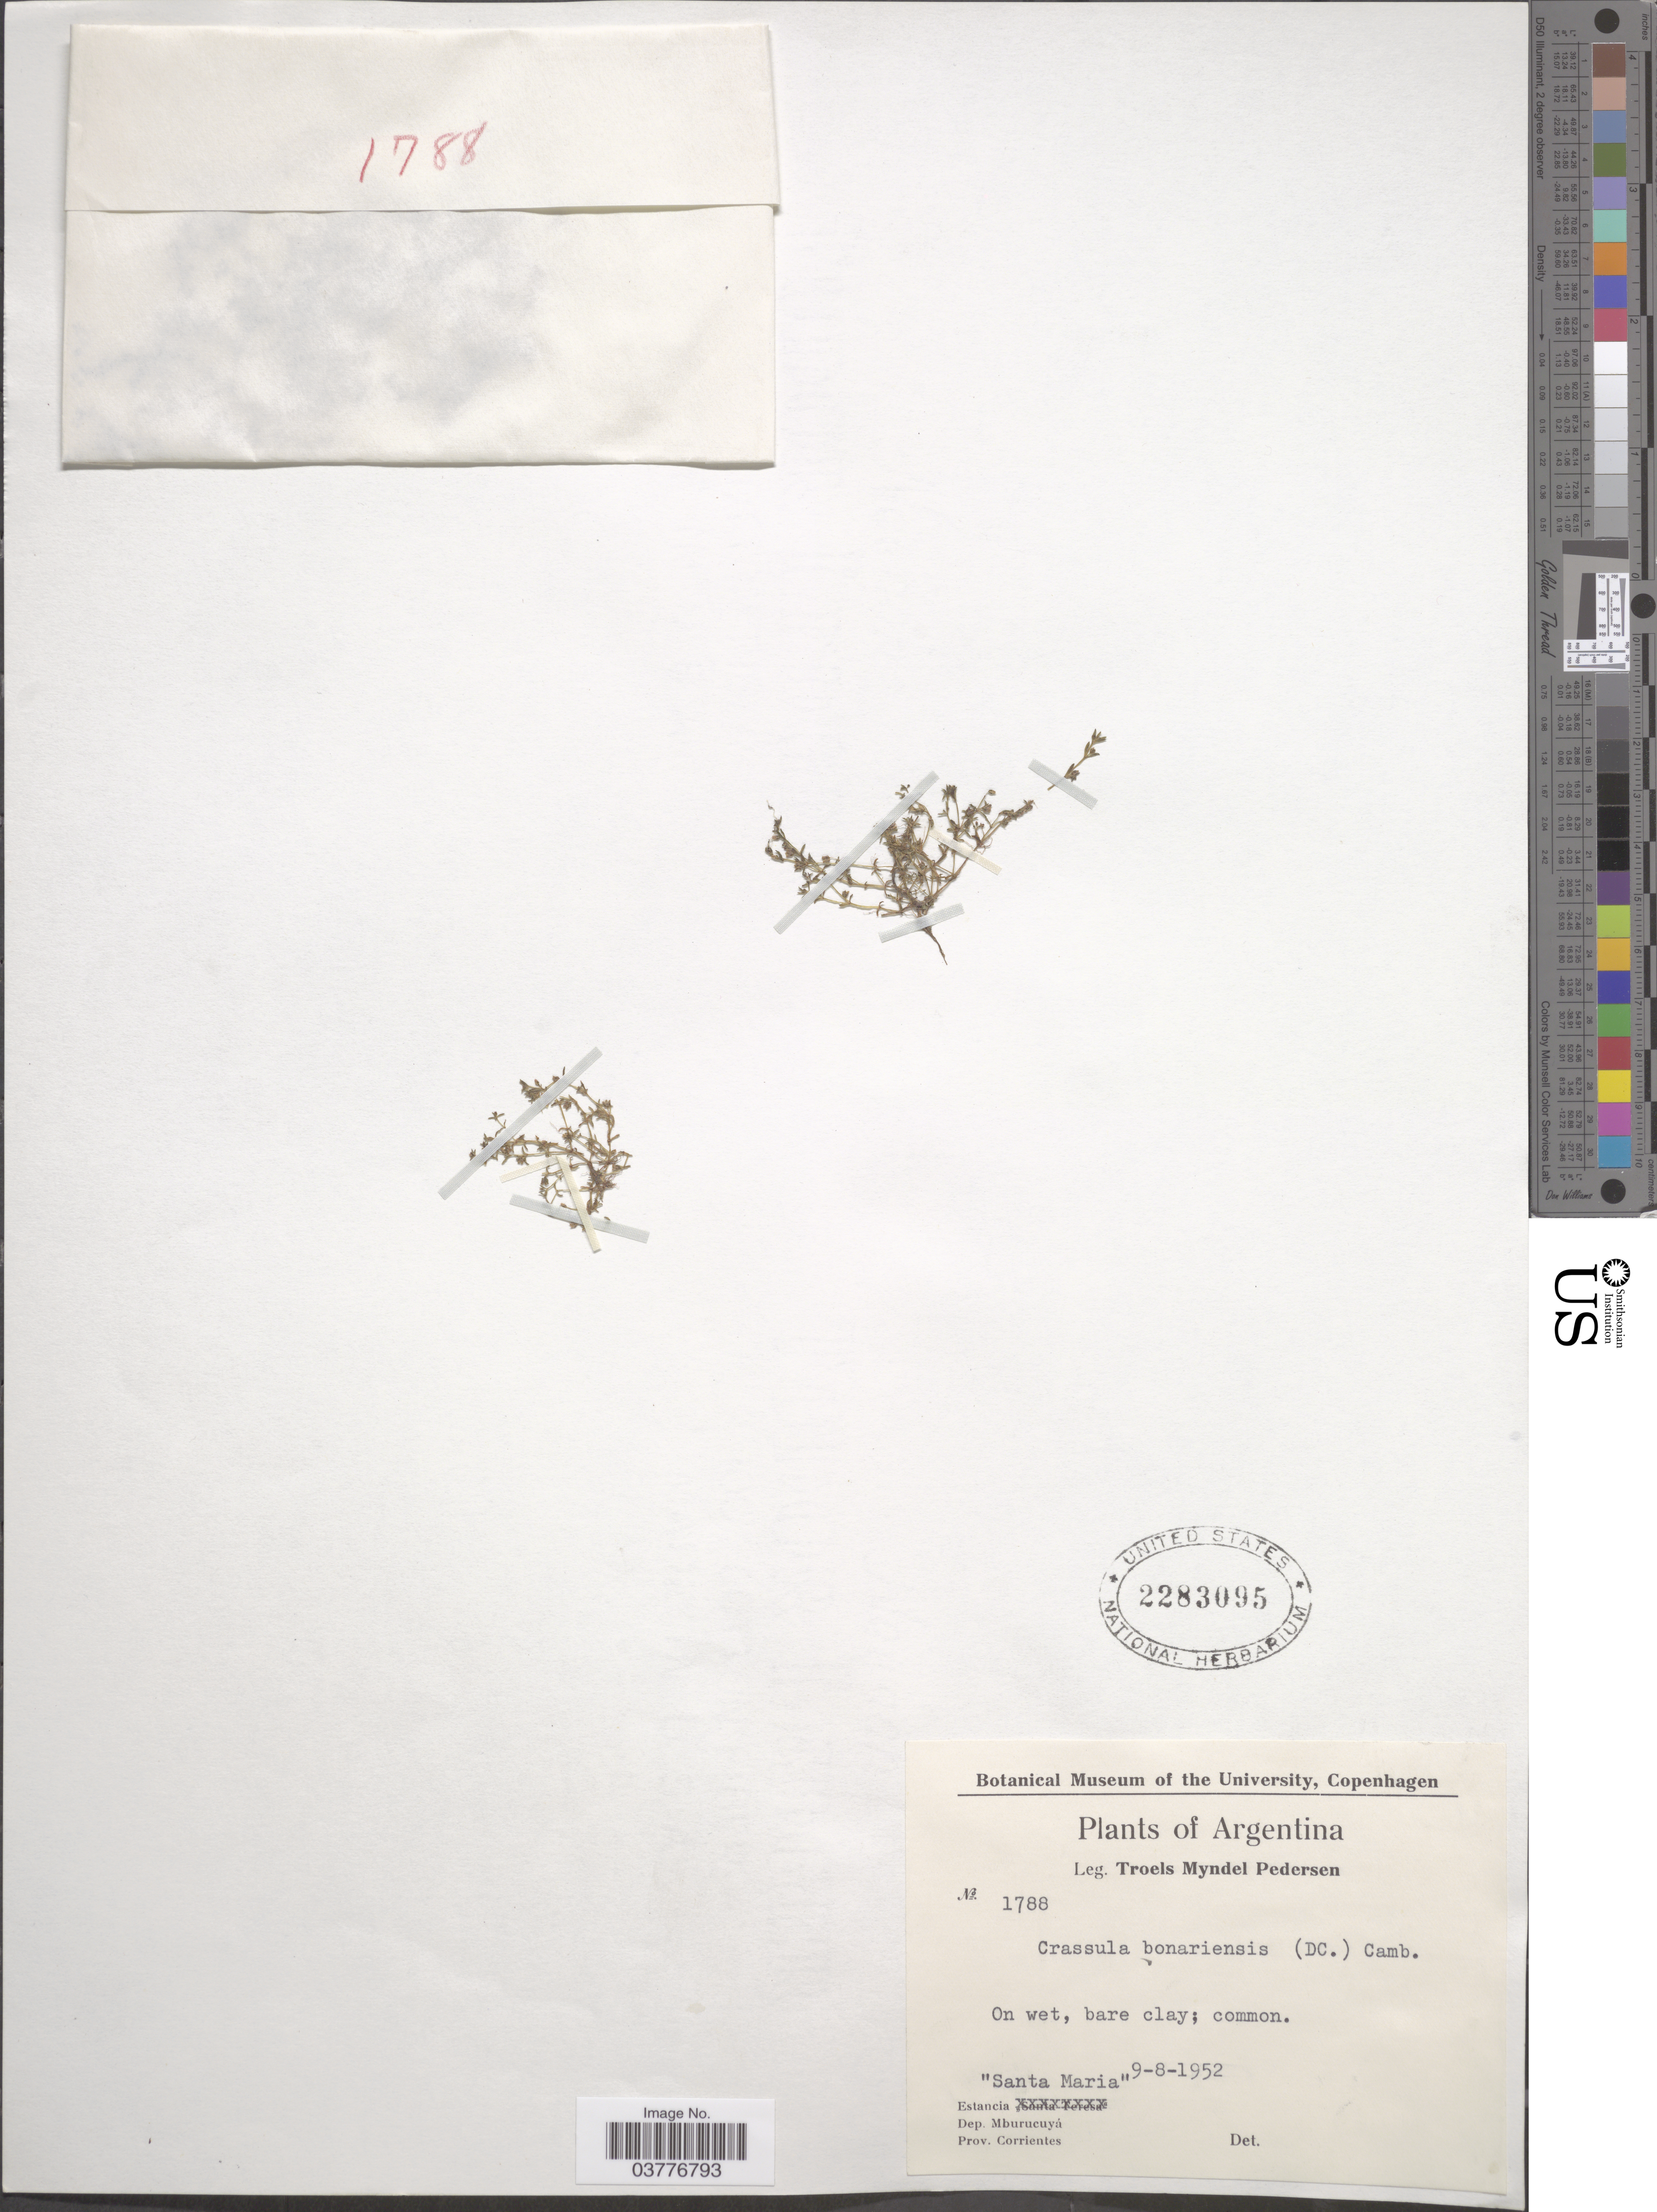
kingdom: Plantae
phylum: Tracheophyta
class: Magnoliopsida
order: Saxifragales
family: Crassulaceae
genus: Crassula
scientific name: Crassula peduncularis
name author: (Sm.) Cambess.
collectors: T. Pederson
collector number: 1788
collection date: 1952-08-09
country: Argentina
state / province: Corrientes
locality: Estancia "Santa Maria". Dep. Mburucuyá.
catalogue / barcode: US 2283095